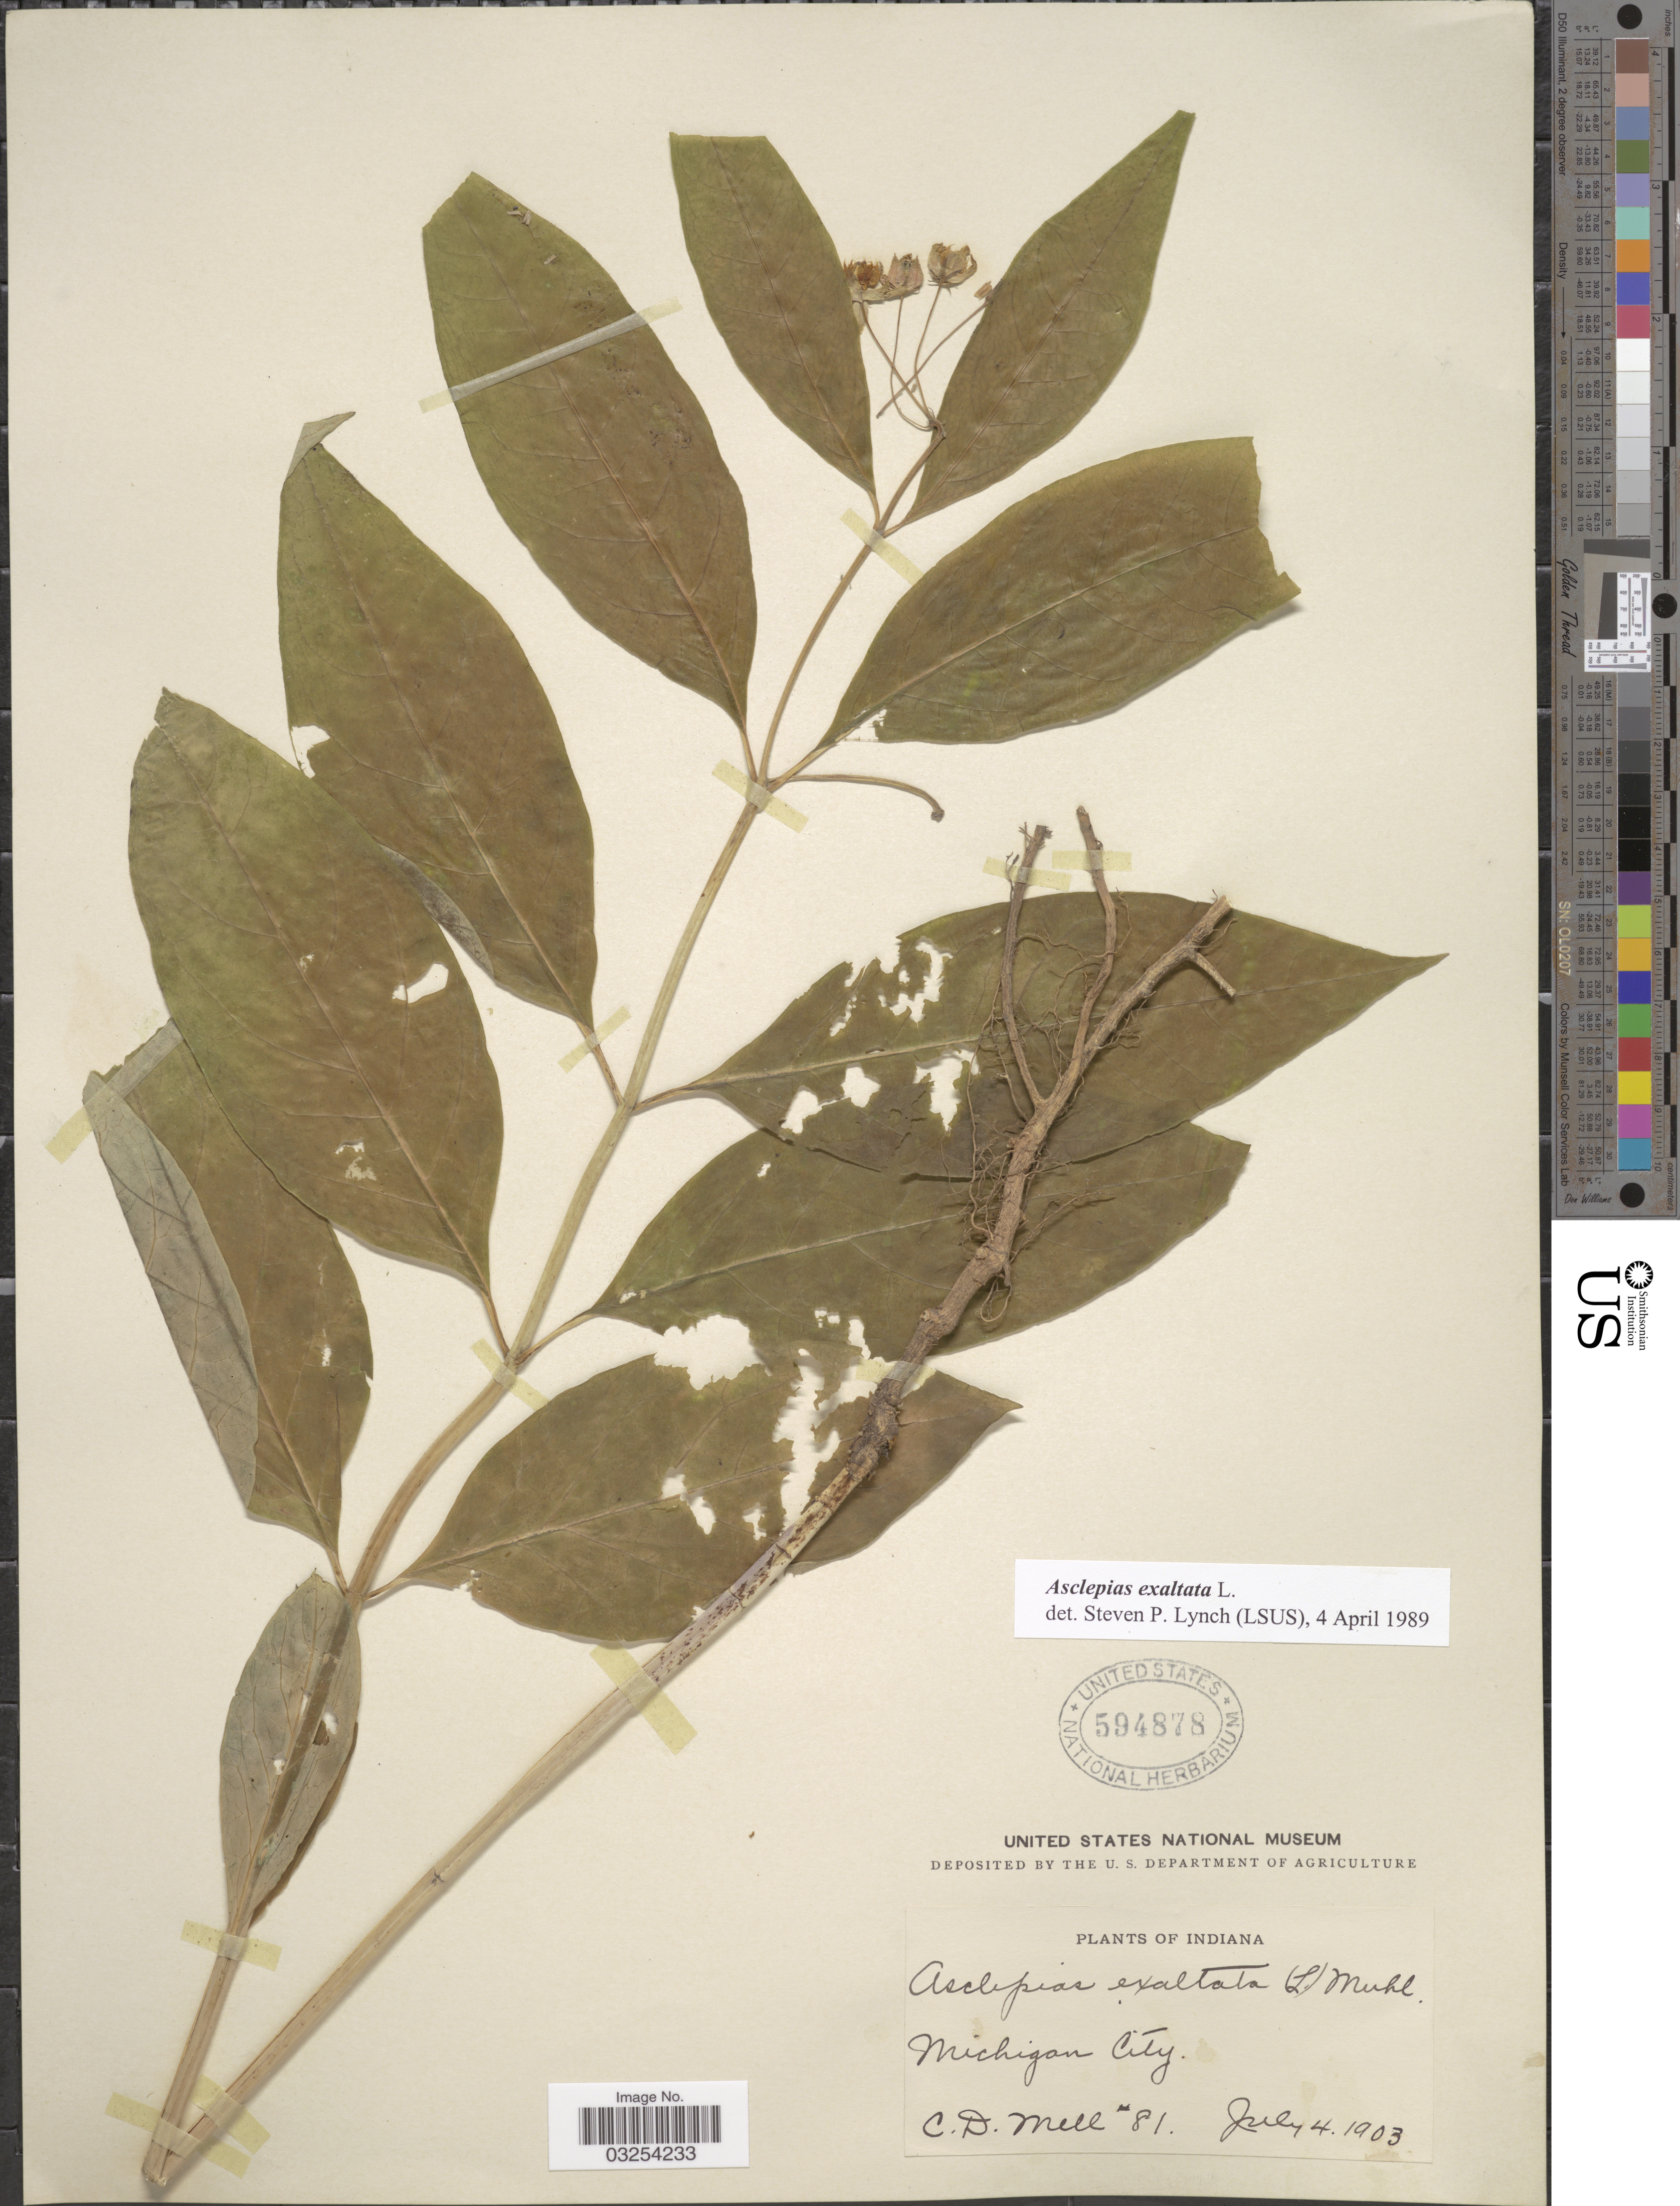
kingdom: Plantae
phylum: Tracheophyta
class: Magnoliopsida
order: Gentianales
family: Apocynaceae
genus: Asclepias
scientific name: Asclepias exaltata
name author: Muhl.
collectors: C. D. Mell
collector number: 81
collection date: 1903-07-04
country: United States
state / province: Indiana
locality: Michigan City.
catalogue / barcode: US 594878